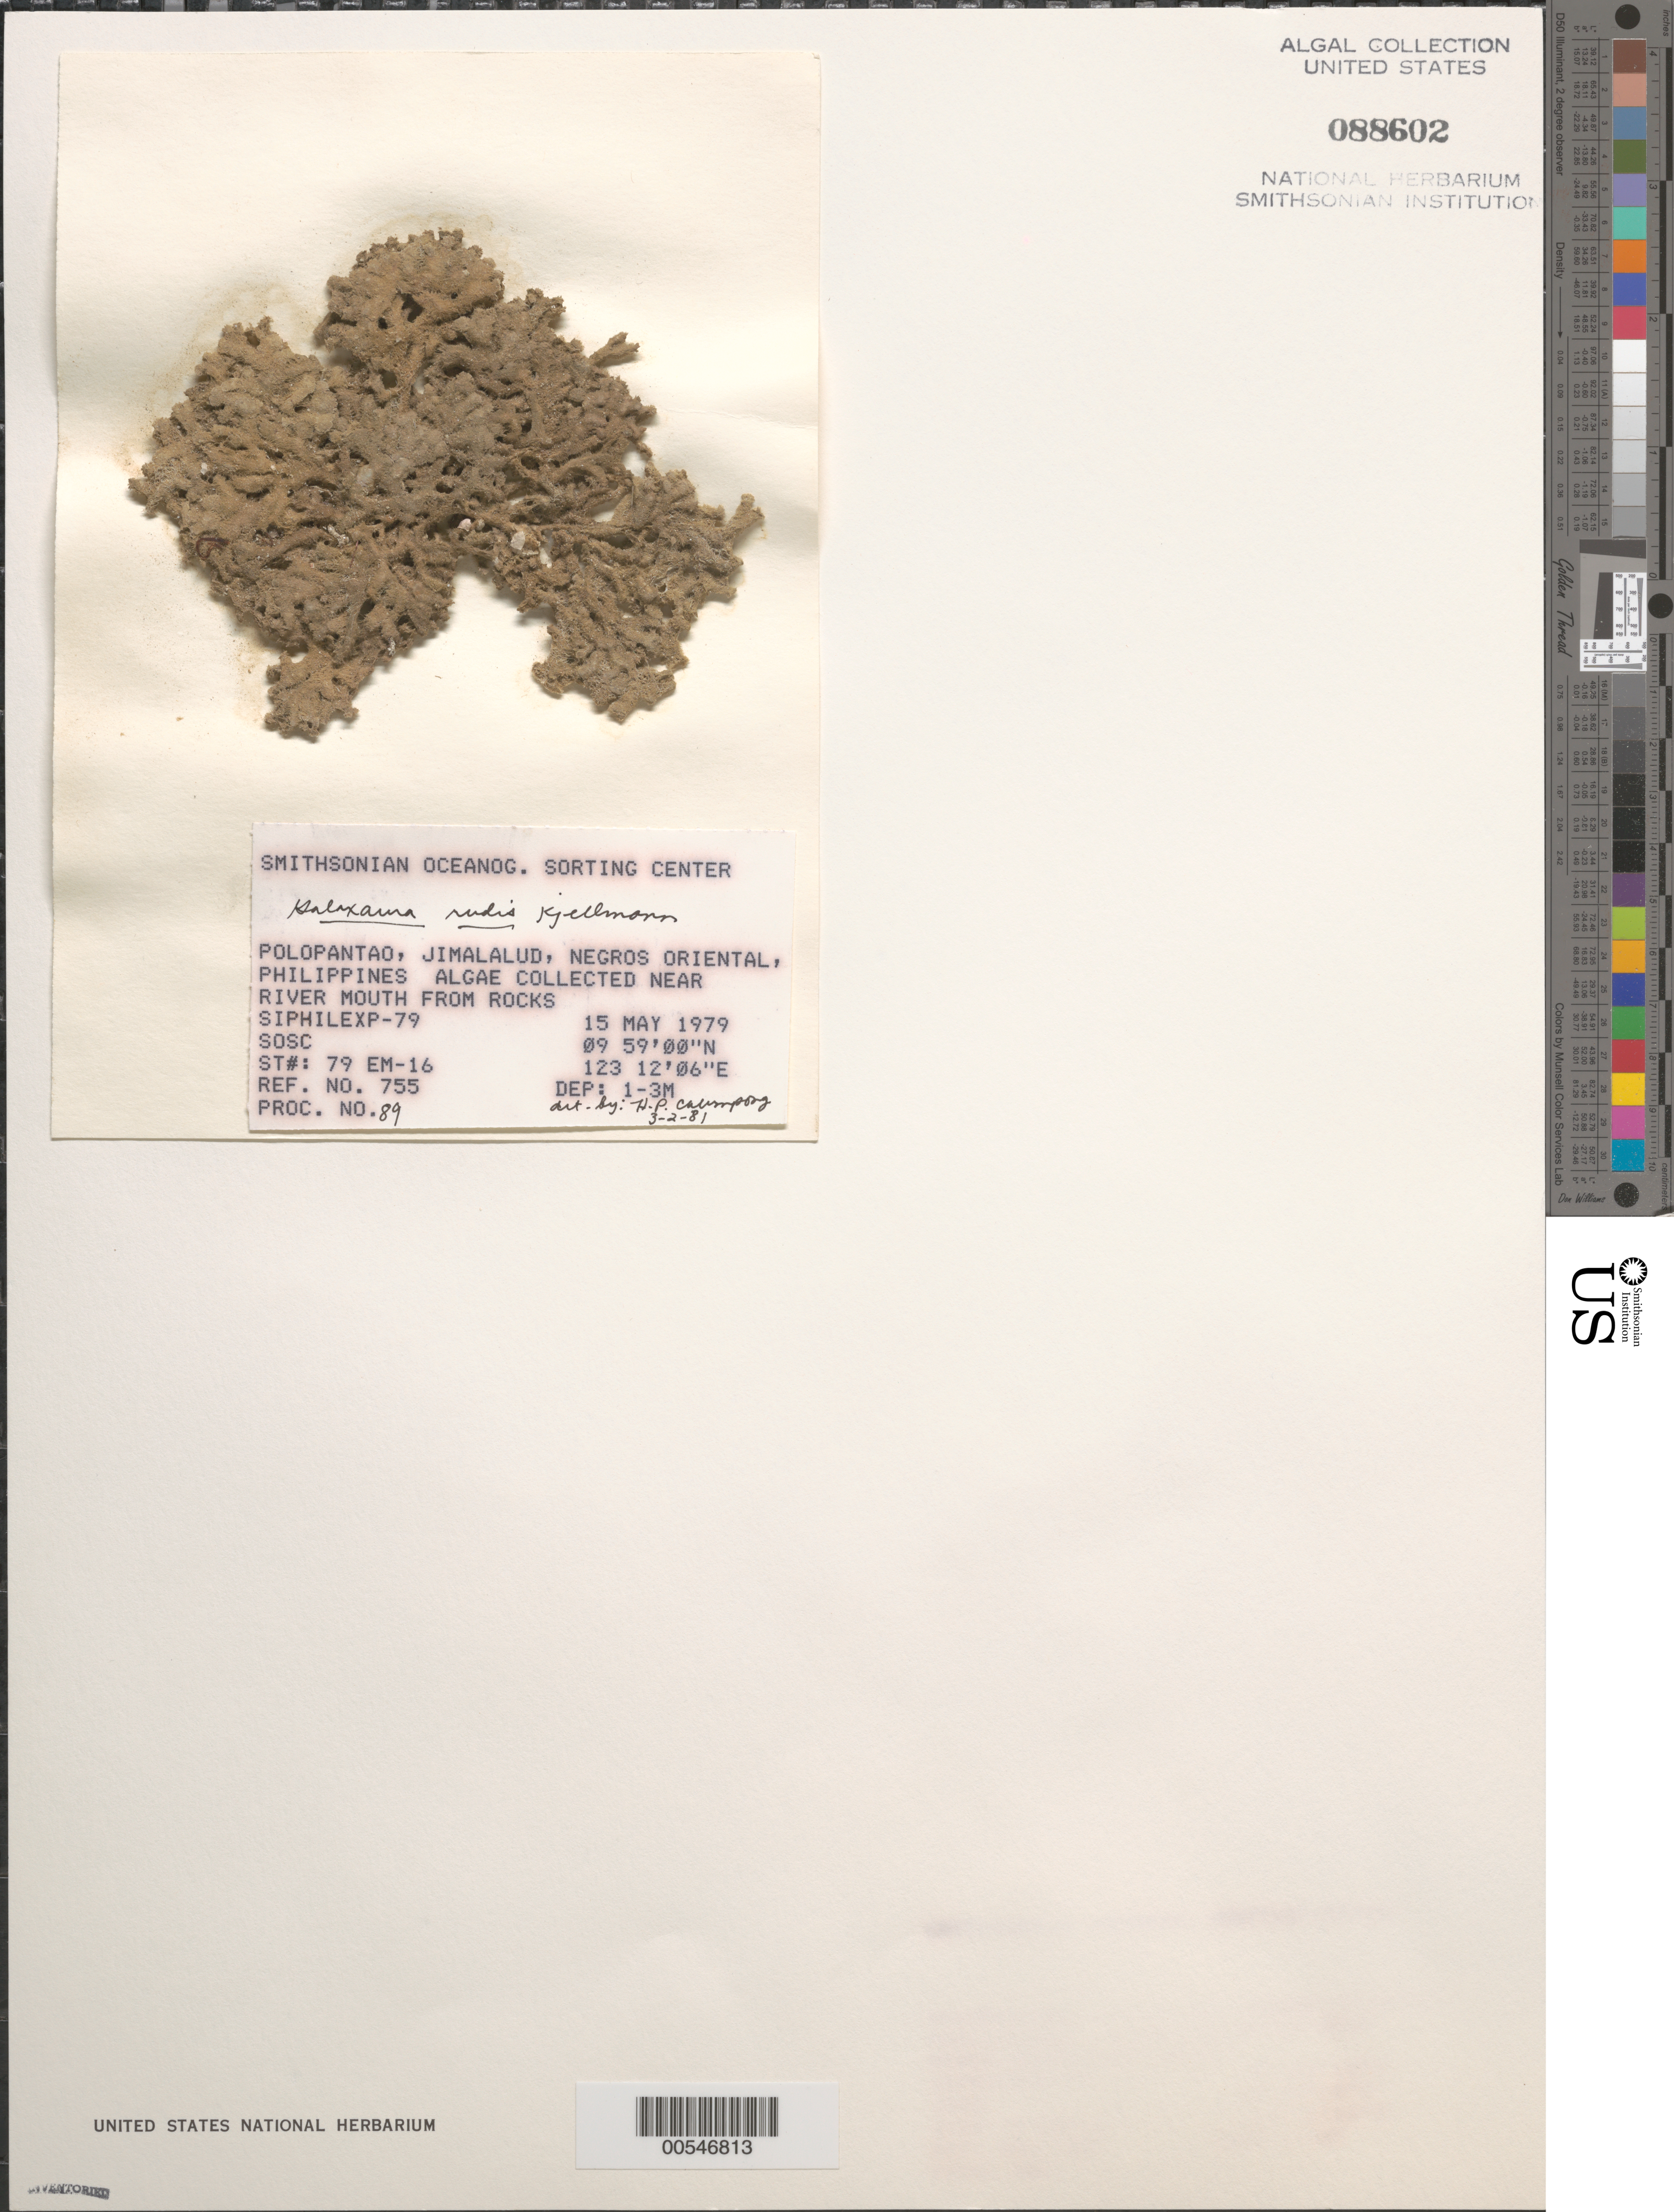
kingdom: Plantae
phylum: Rhodophyta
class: Florideophyceae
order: Nemaliales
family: Galaxauraceae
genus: Galaxaura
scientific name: Galaxaura rugosa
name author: (Ellis & Sol.) J.V.Lamouroux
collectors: SOSC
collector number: Station 79 Em-16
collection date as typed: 15 May 1979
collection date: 1979-05-15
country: Philippines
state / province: Central Visayas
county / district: Negros Oriental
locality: Polopantao, jimalalud, negros oriental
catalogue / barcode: US 88602